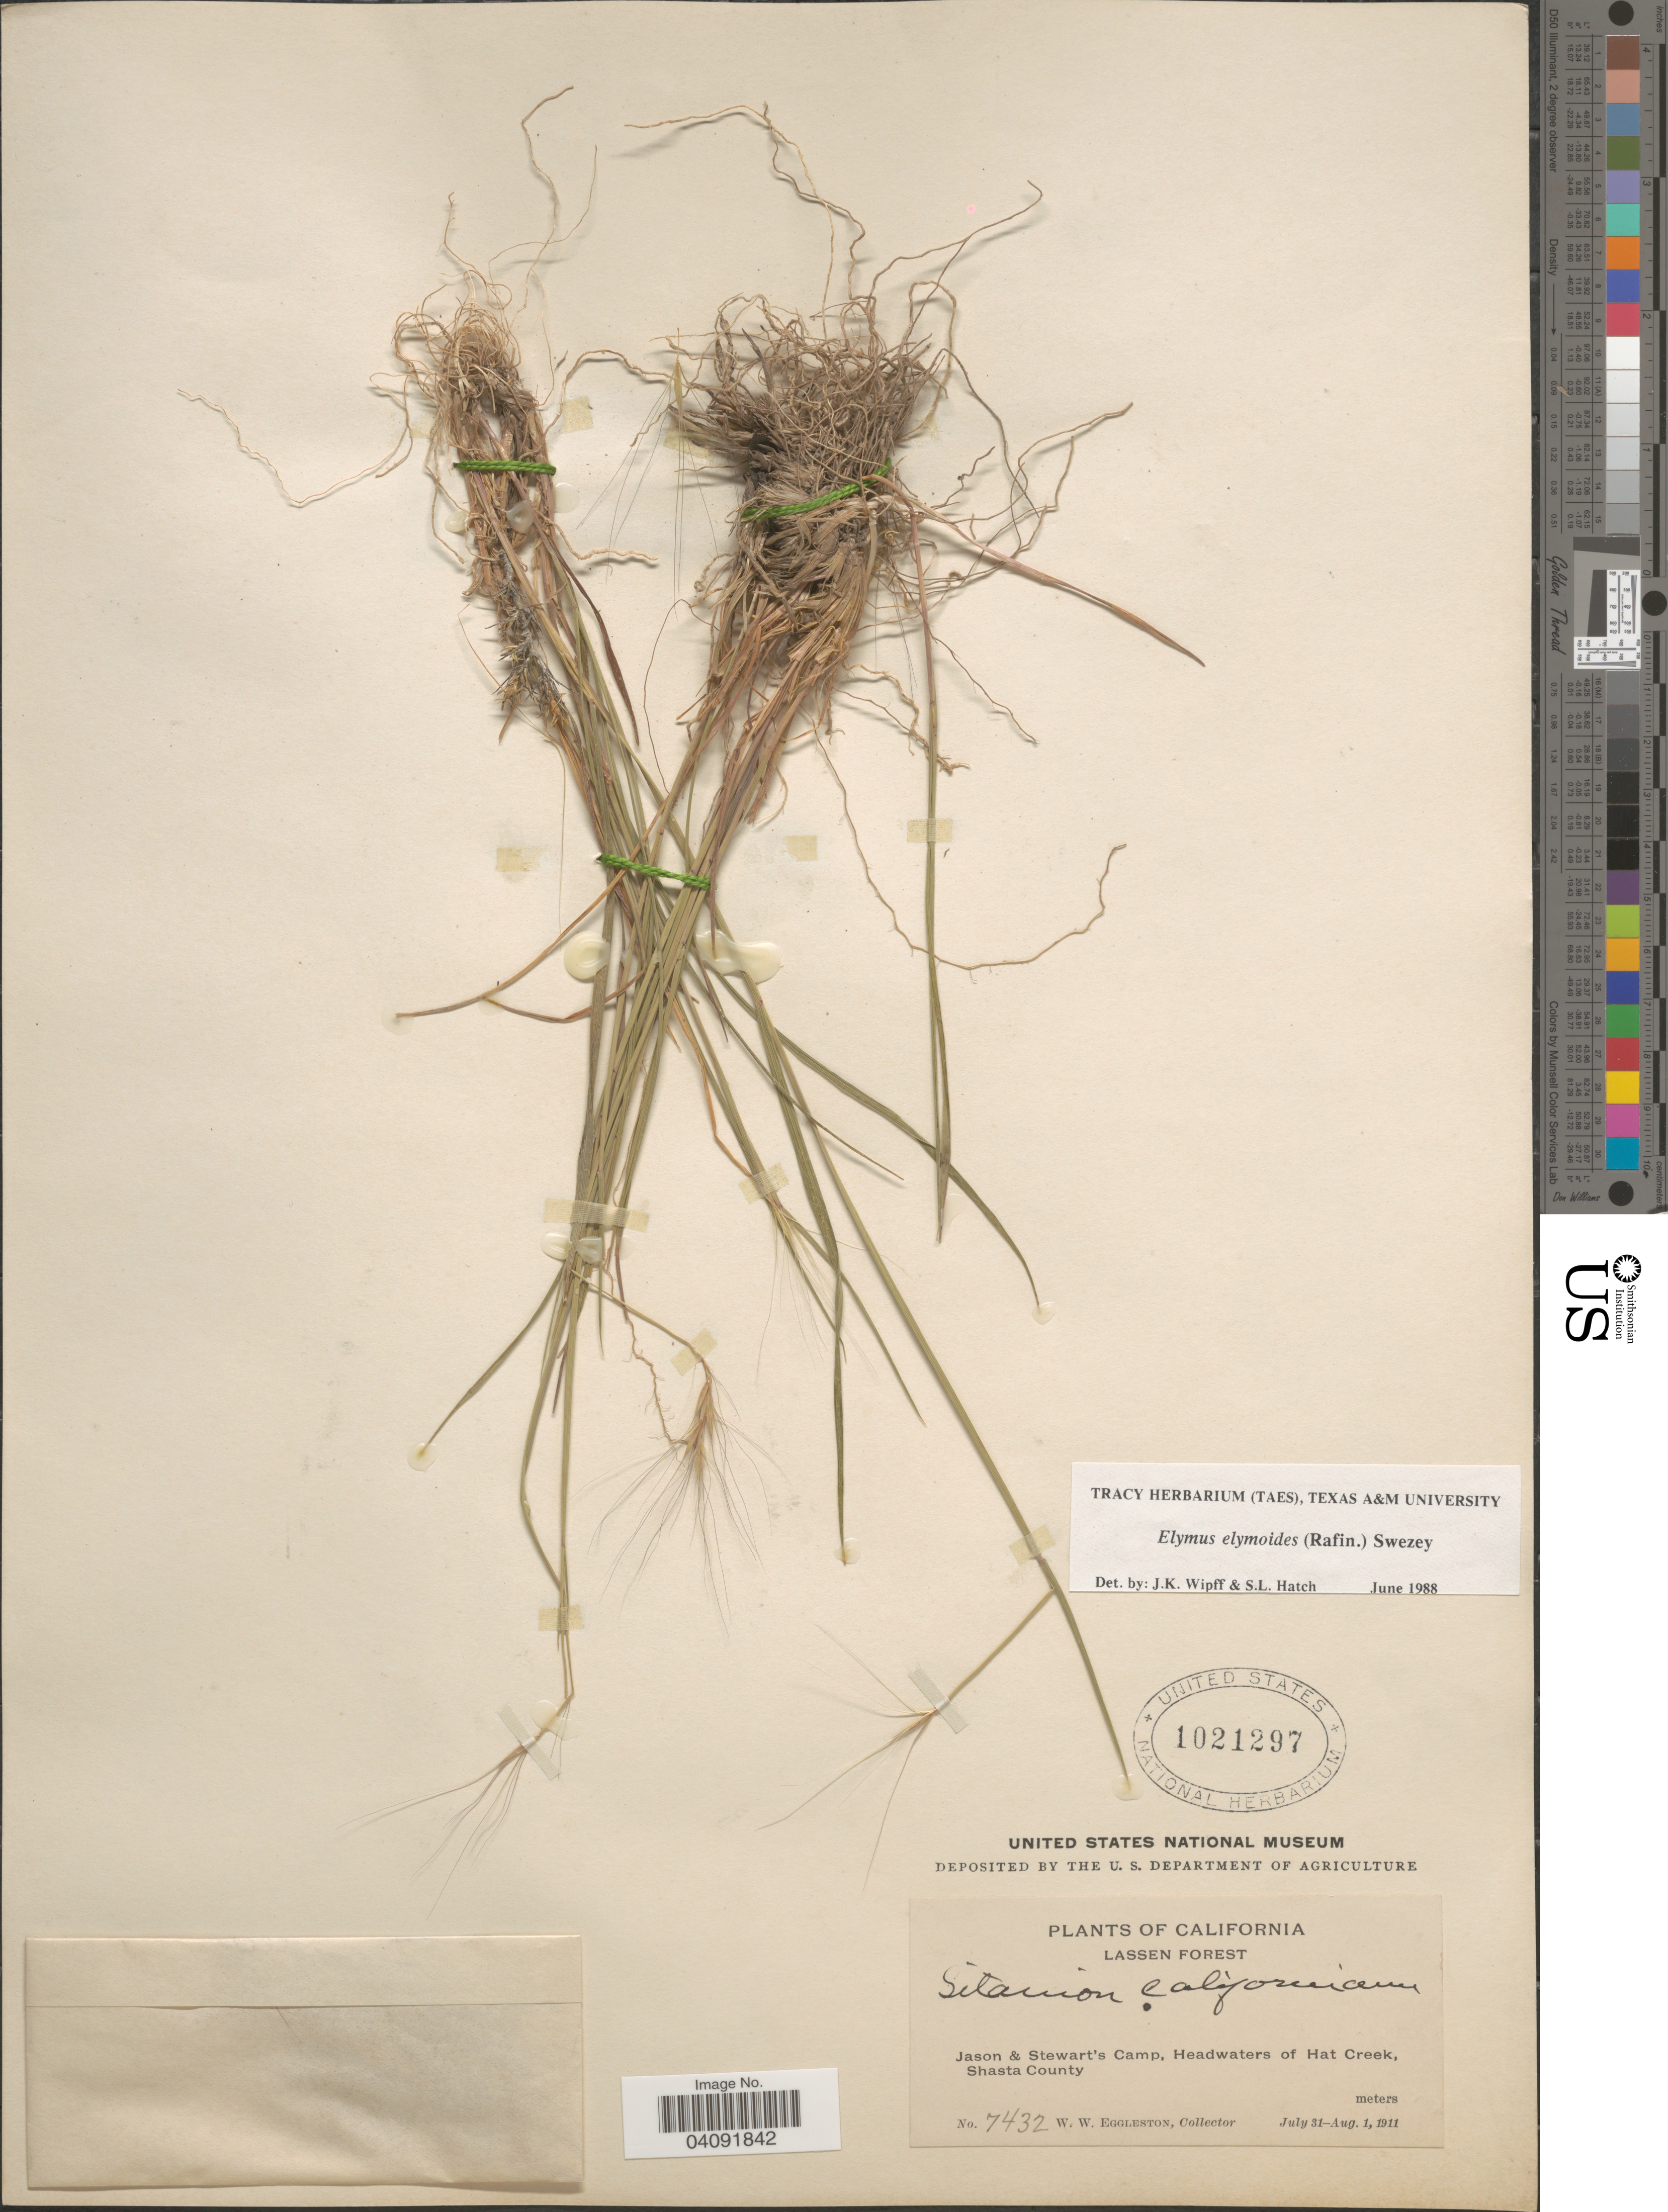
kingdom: Plantae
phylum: Tracheophyta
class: Liliopsida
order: Poales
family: Poaceae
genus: Elymus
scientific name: Elymus elymoides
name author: (Raf.) Swezey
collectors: W. W. Eggleston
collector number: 7432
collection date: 1911-07-31/1911-08-01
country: United States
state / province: California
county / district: Shasta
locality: Lassen Forest. Jason & Stewart's Camp, Headwaters of Hat Creek, Shasta County.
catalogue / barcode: US 1021297